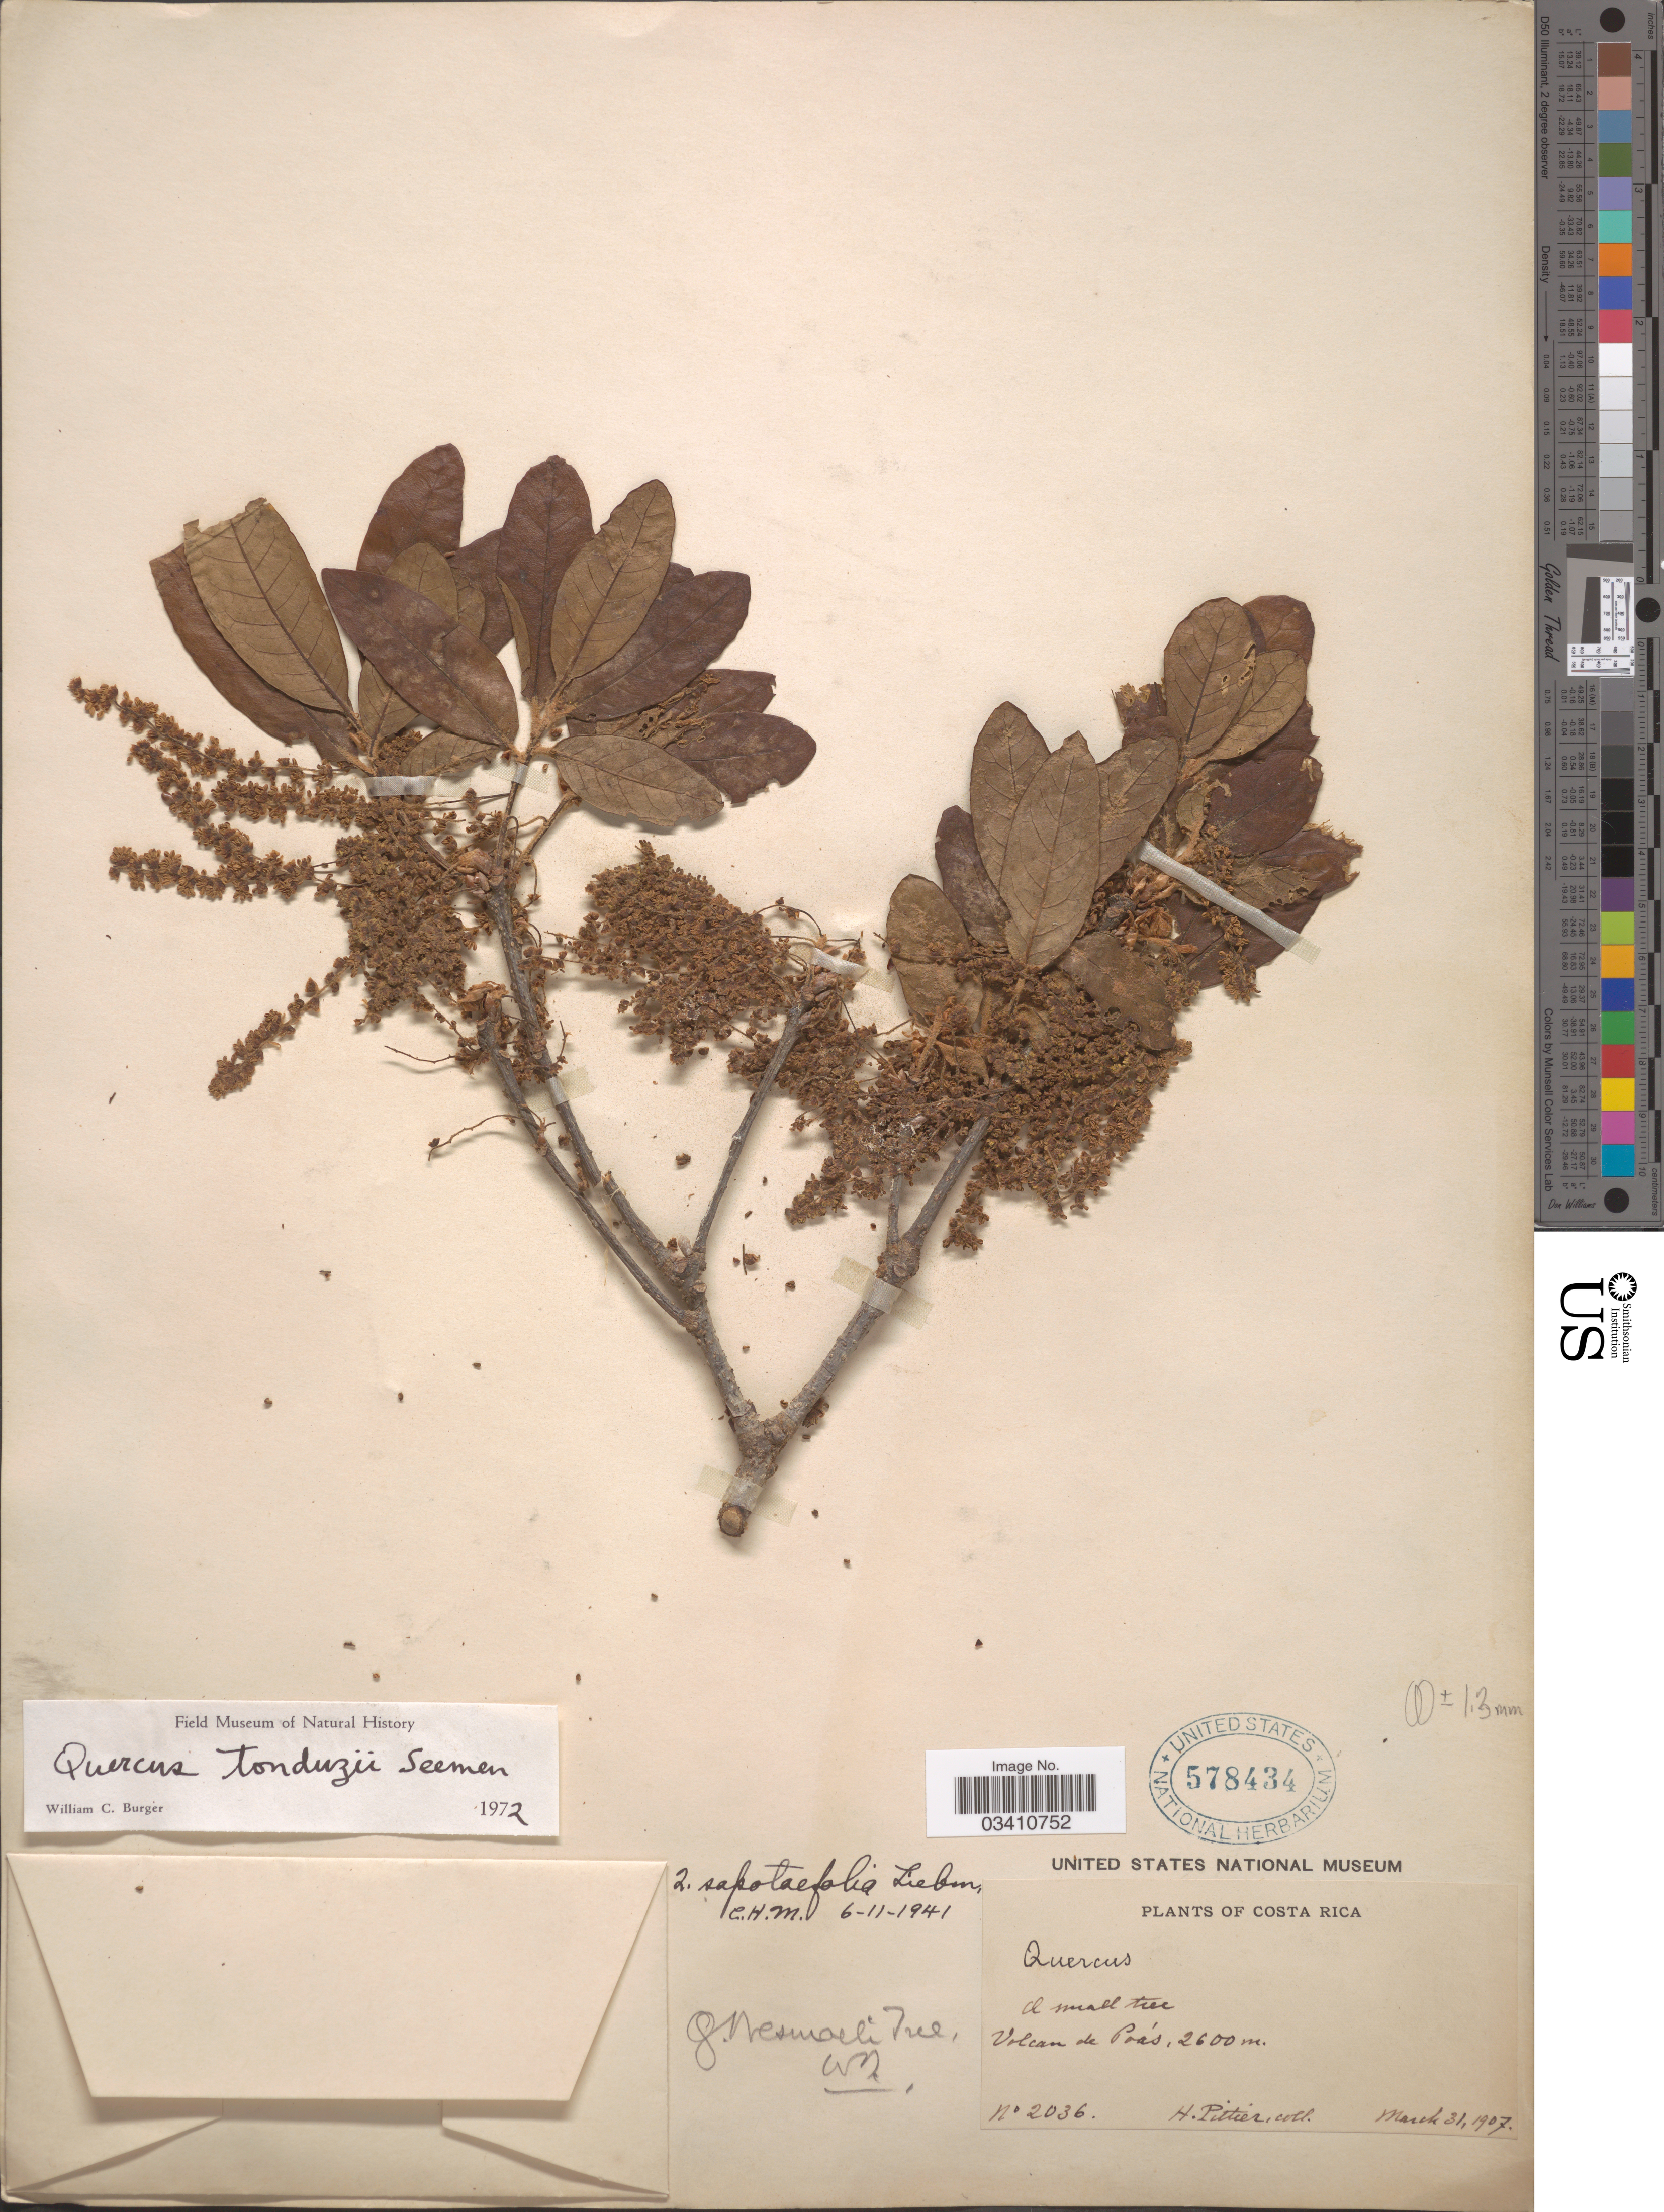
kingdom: Plantae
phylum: Tracheophyta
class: Magnoliopsida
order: Fagales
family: Fagaceae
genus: Quercus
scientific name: Quercus tonduzii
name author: Seemen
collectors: H. F. Pittier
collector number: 2036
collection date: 1907-03-31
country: Costa Rica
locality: Volcan de Poás.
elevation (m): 2600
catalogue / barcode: US 578434